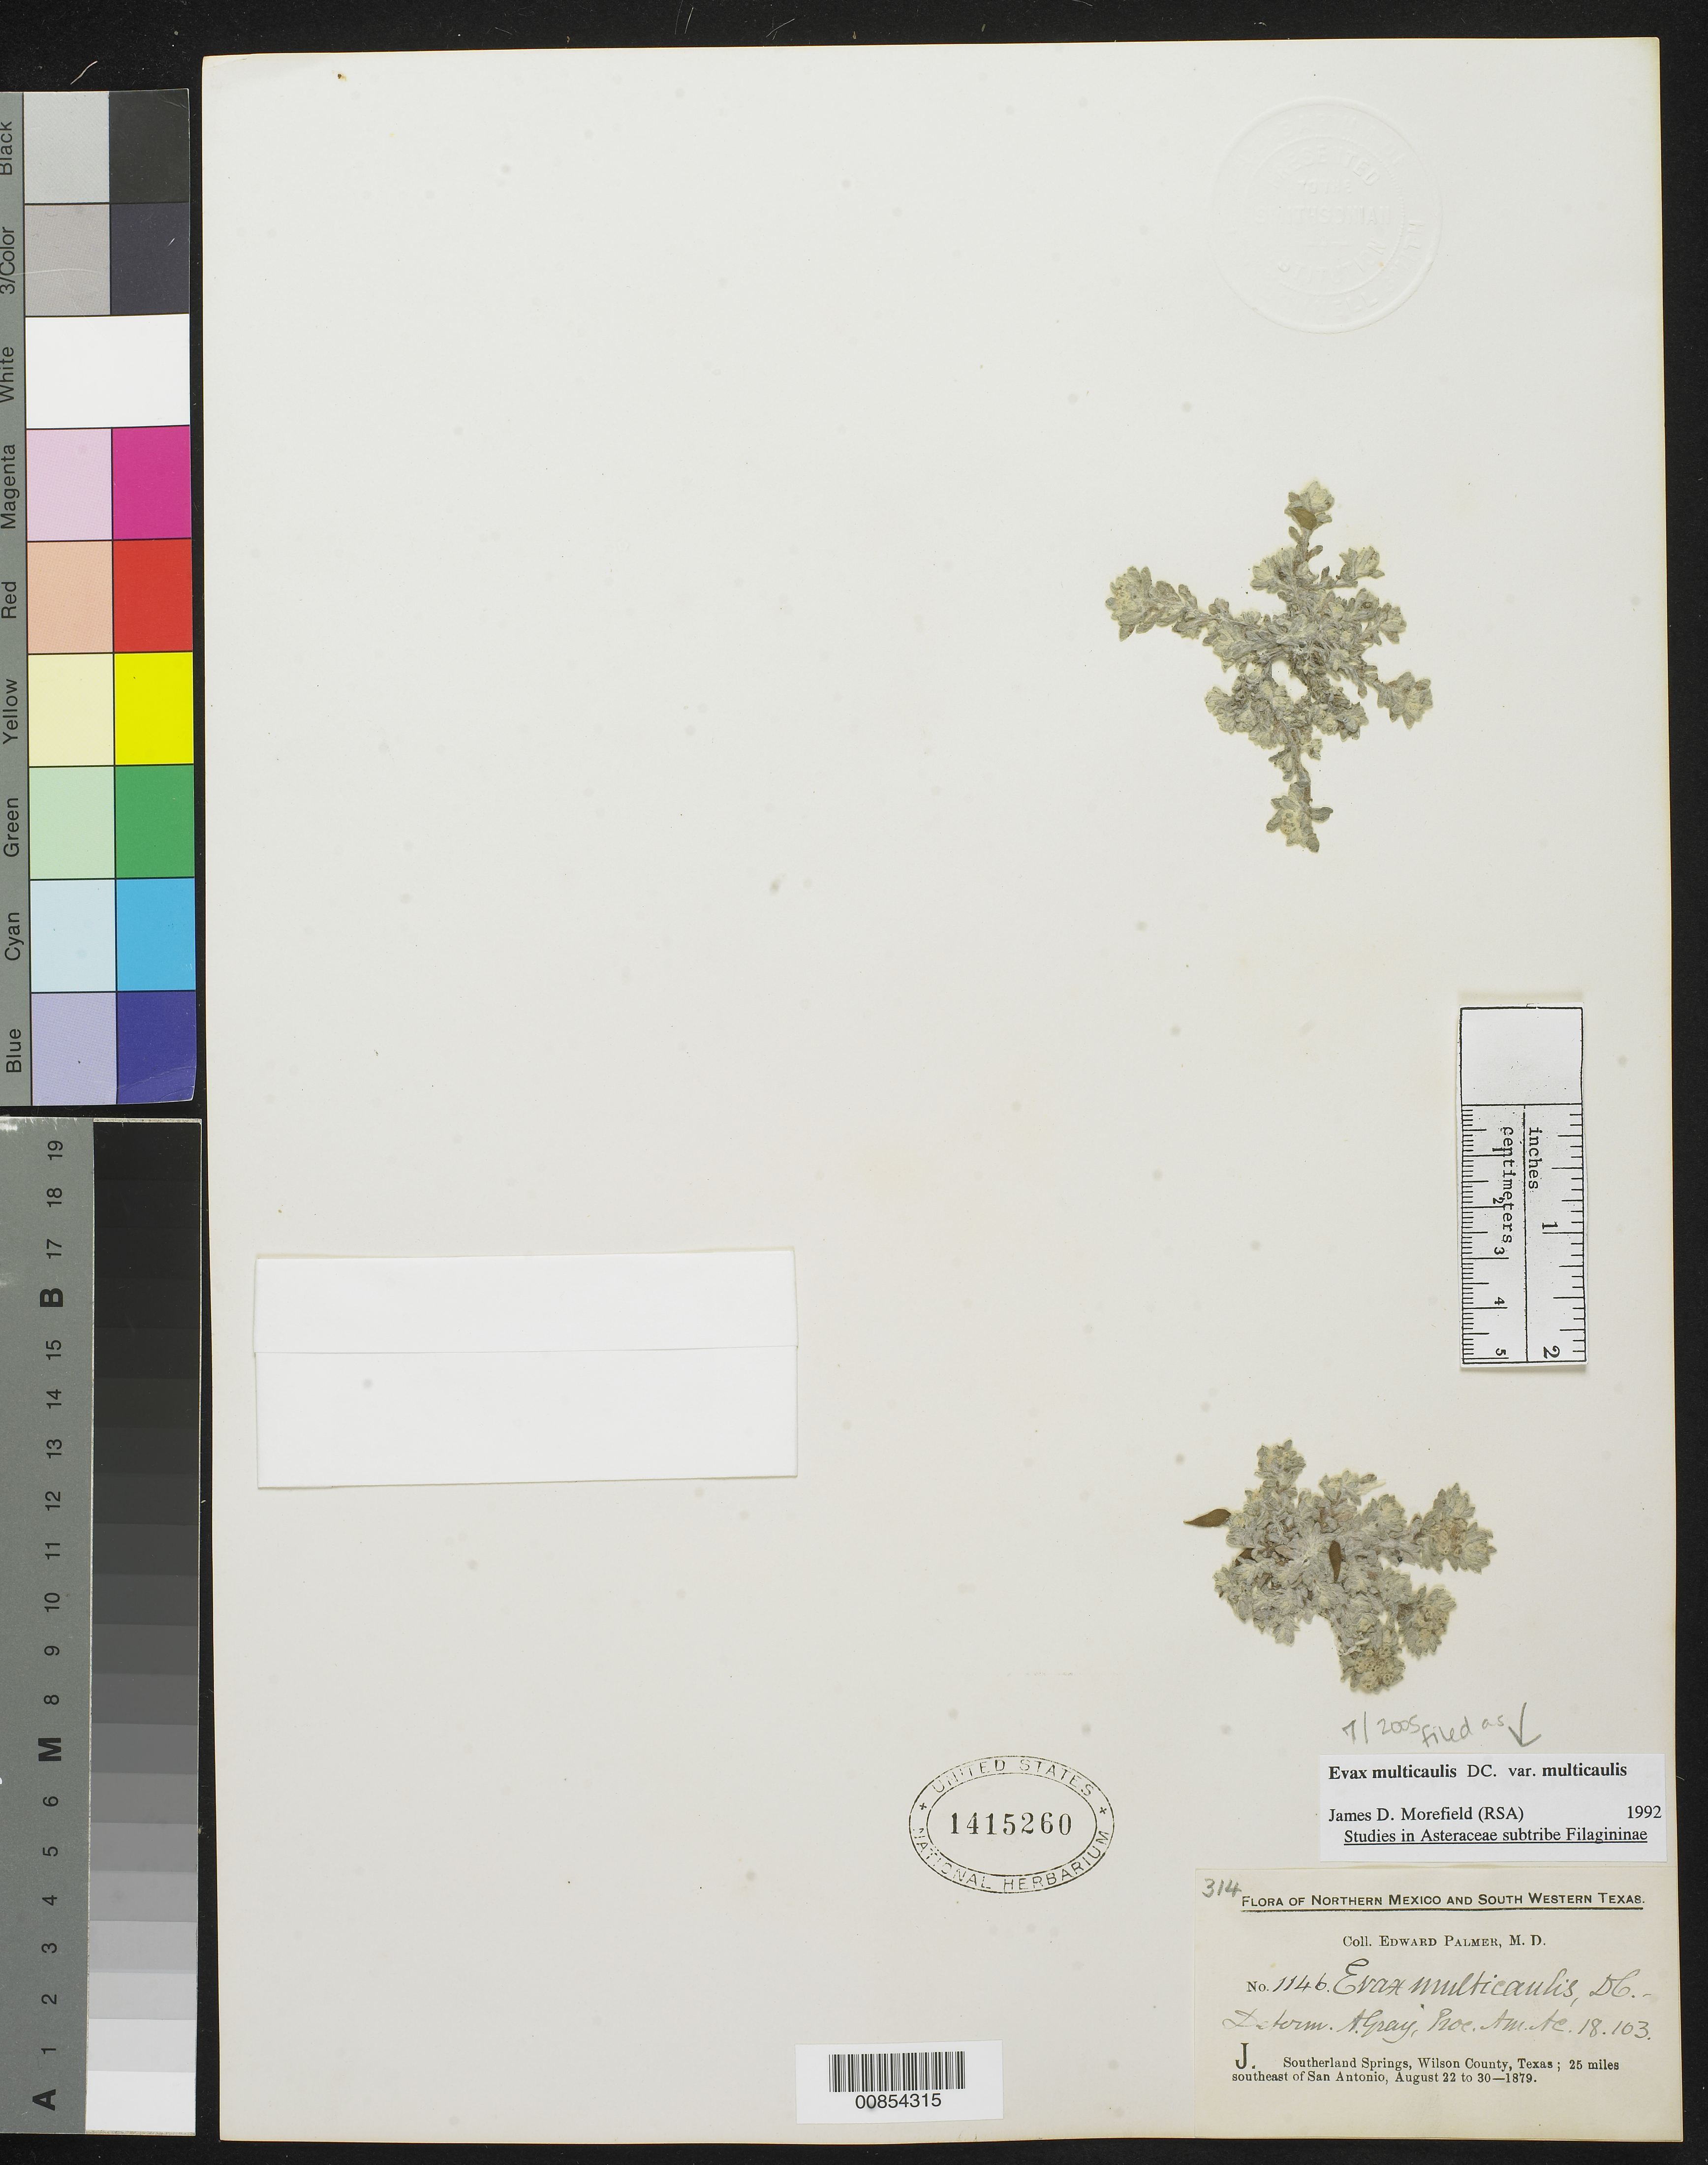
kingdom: Plantae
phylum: Tracheophyta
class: Magnoliopsida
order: Asterales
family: Asteraceae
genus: Evax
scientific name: Evax multicaulis var. multicaulis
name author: DC.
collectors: E. Palmer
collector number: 1146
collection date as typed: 22 Aug 1879 to 30 Aug 1879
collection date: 1879-08-22/1879-08-30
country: United States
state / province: texas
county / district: Wilson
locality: J. Southerland Springs, Wilson County, Texas; 25 miles southeast of San Antonio.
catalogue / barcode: US 1415260